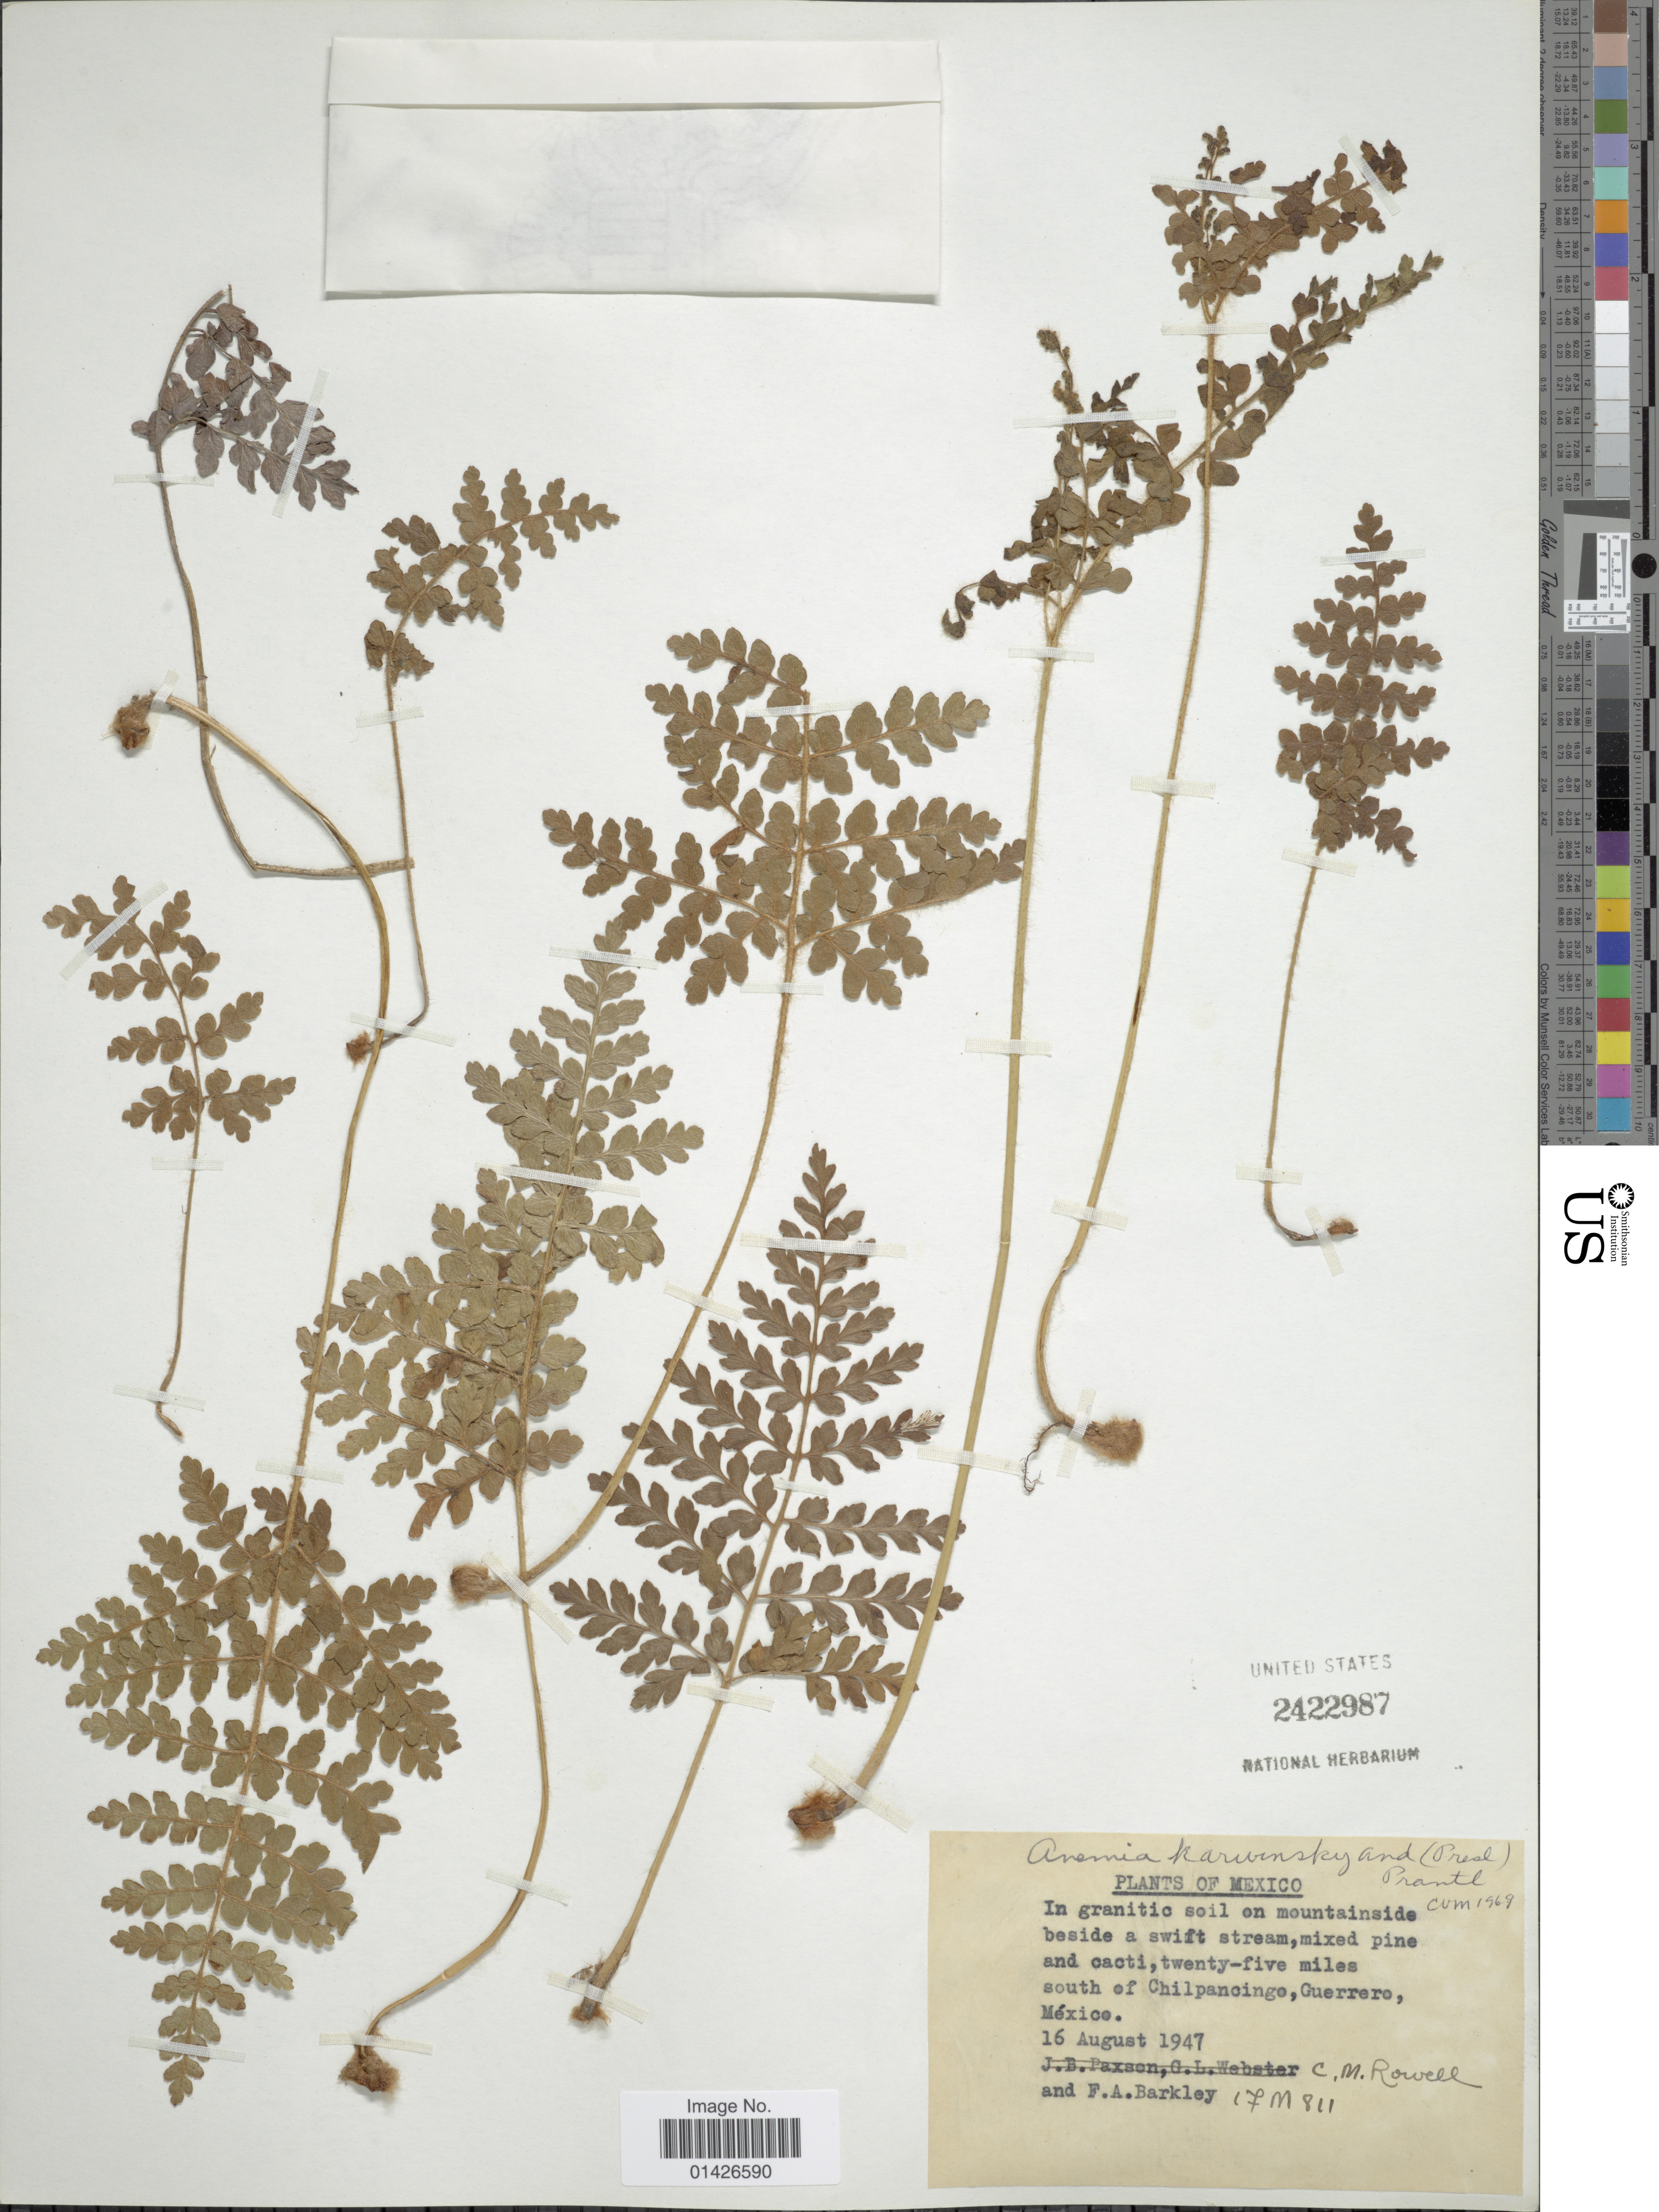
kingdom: Plantae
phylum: Tracheophyta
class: Polypodiopsida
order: Schizaeales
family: Anemiaceae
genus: Anemia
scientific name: Anemia karwinskyana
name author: (C. Presl) Prantl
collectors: C. M. Rowell & F. A. Barkley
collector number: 17M811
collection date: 1947-08-16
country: Mexico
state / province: Guerrero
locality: Twenty-five miles south of Chilpancingo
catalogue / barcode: US 2422987